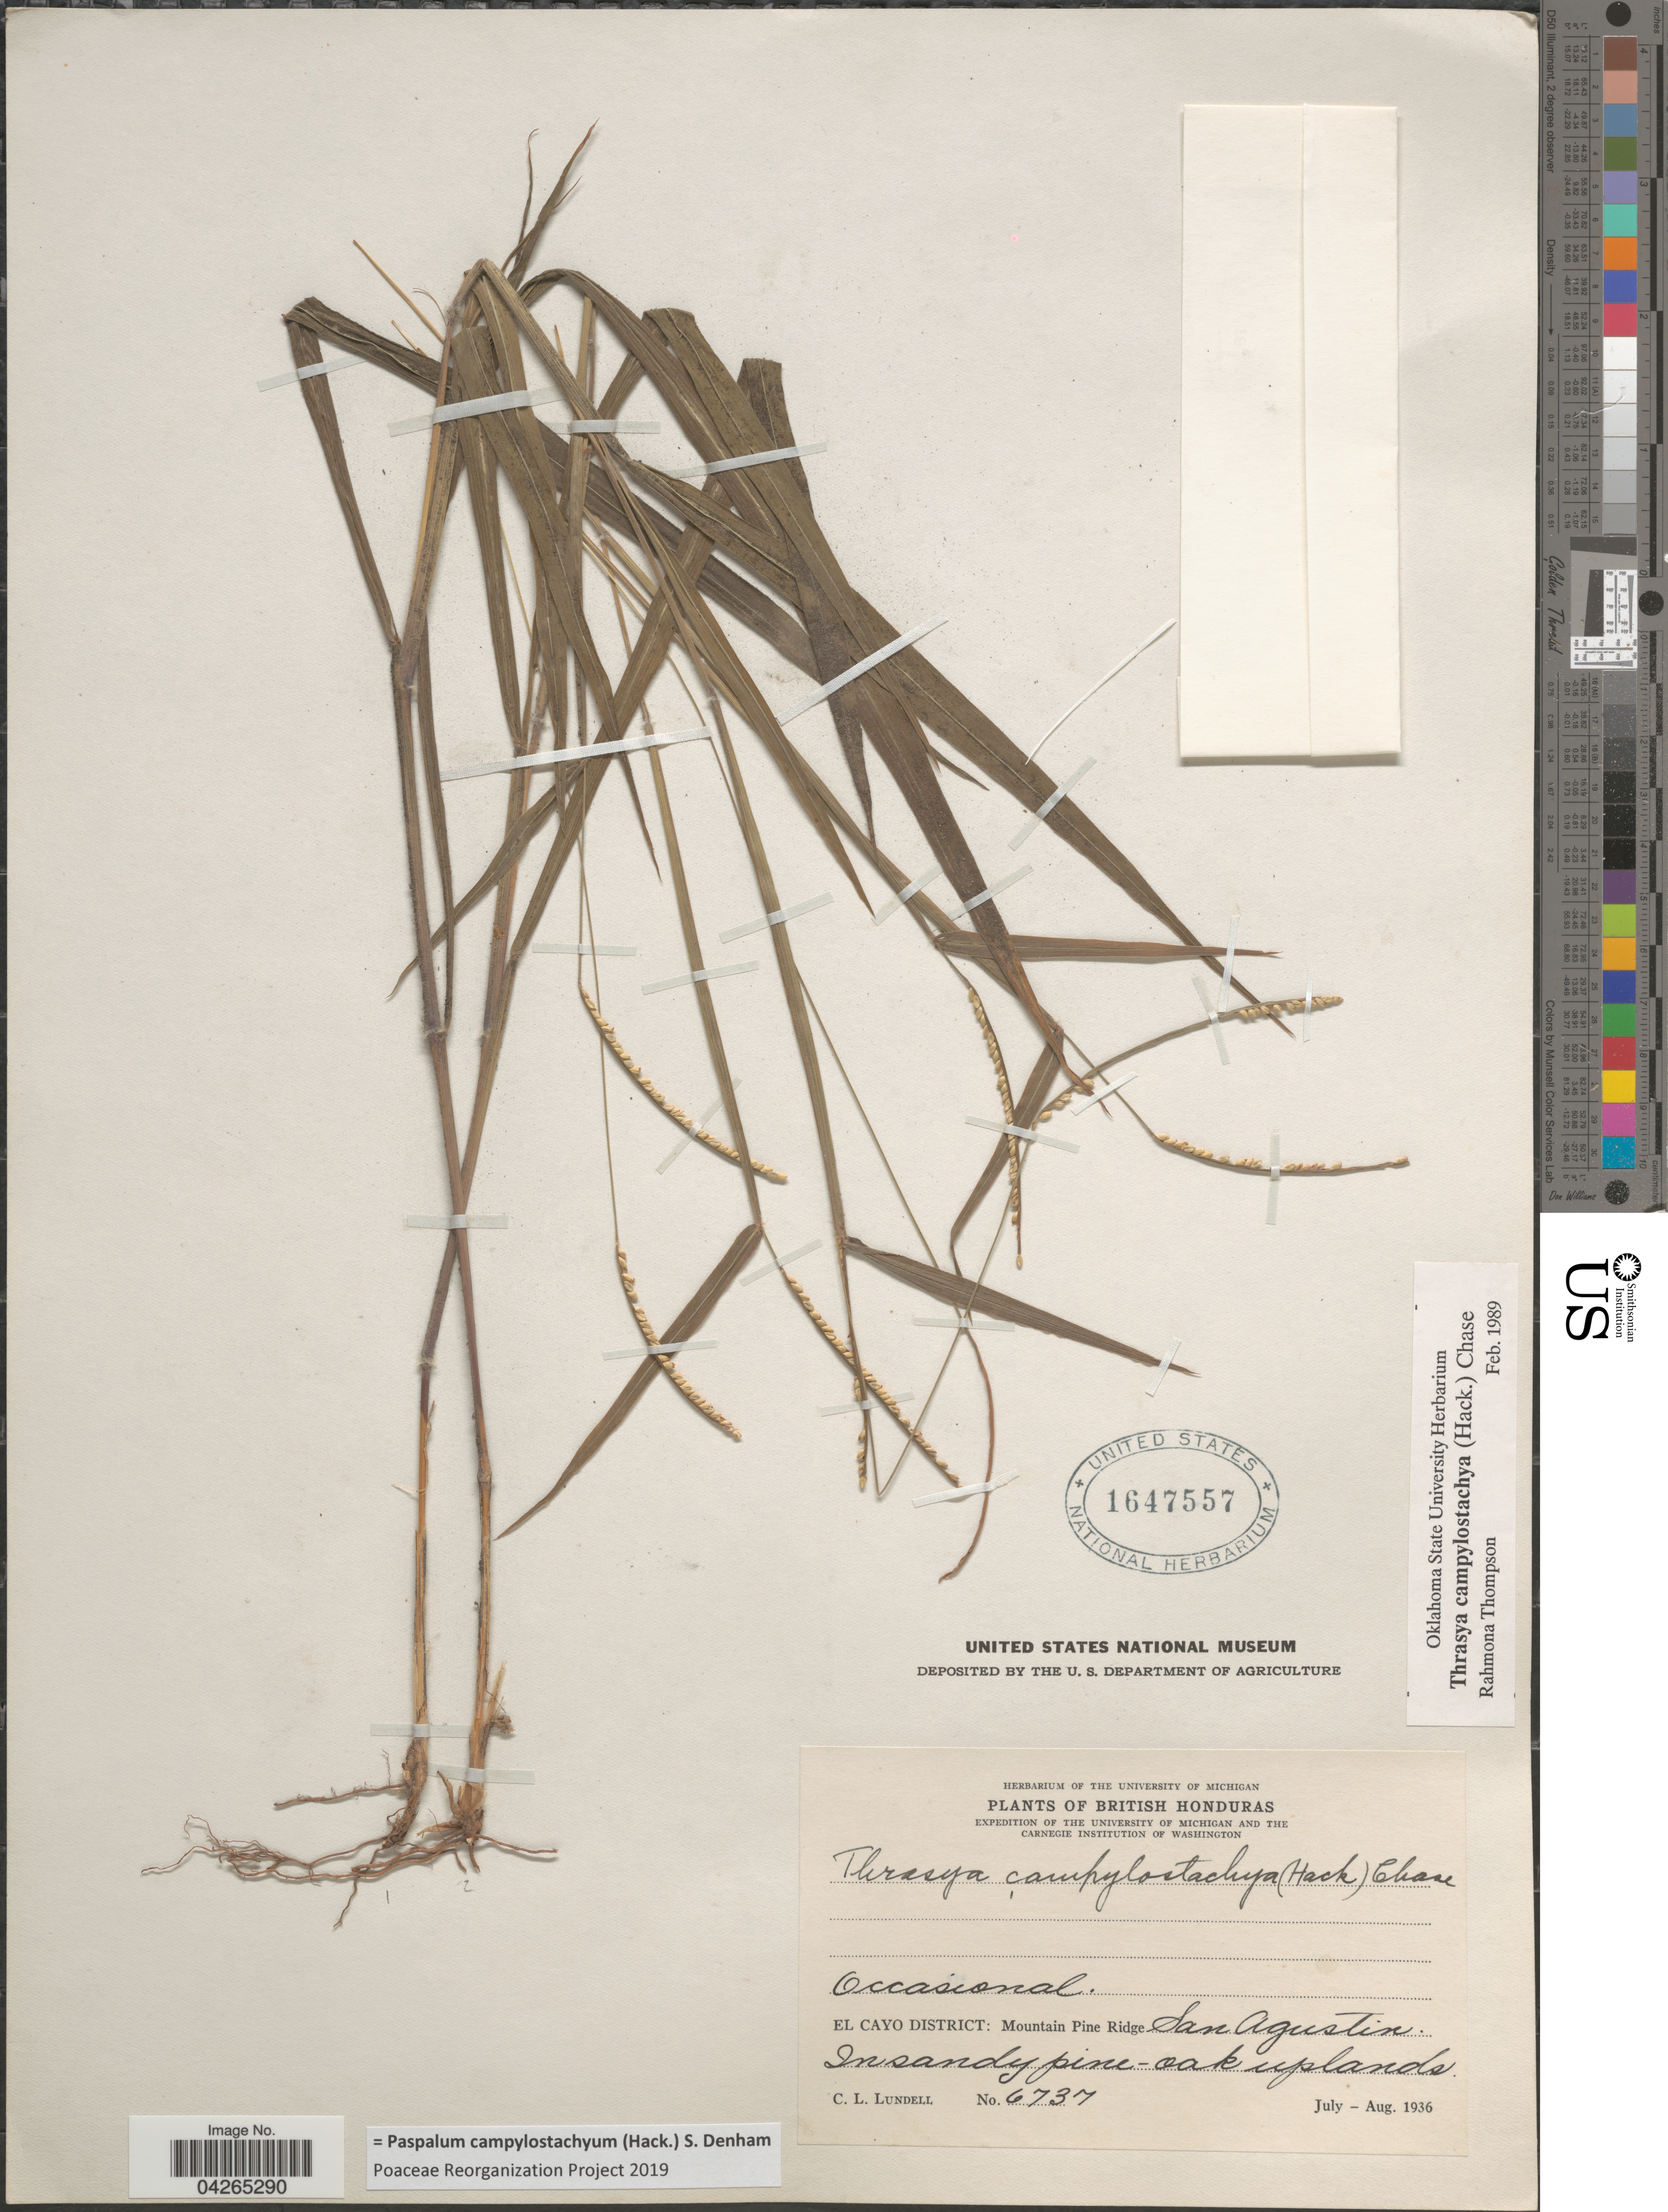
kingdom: Plantae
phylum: Tracheophyta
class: Liliopsida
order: Poales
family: Poaceae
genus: Paspalum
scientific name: Paspalum campylostachyum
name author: (Hack.) S. Denham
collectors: C. L. Lundell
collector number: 6737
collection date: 1936-07/1936-08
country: Belize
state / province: Cayo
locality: British Honduras. El Cayo District: Mountain Pine Ridge. San Agustin.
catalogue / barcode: US 1647557